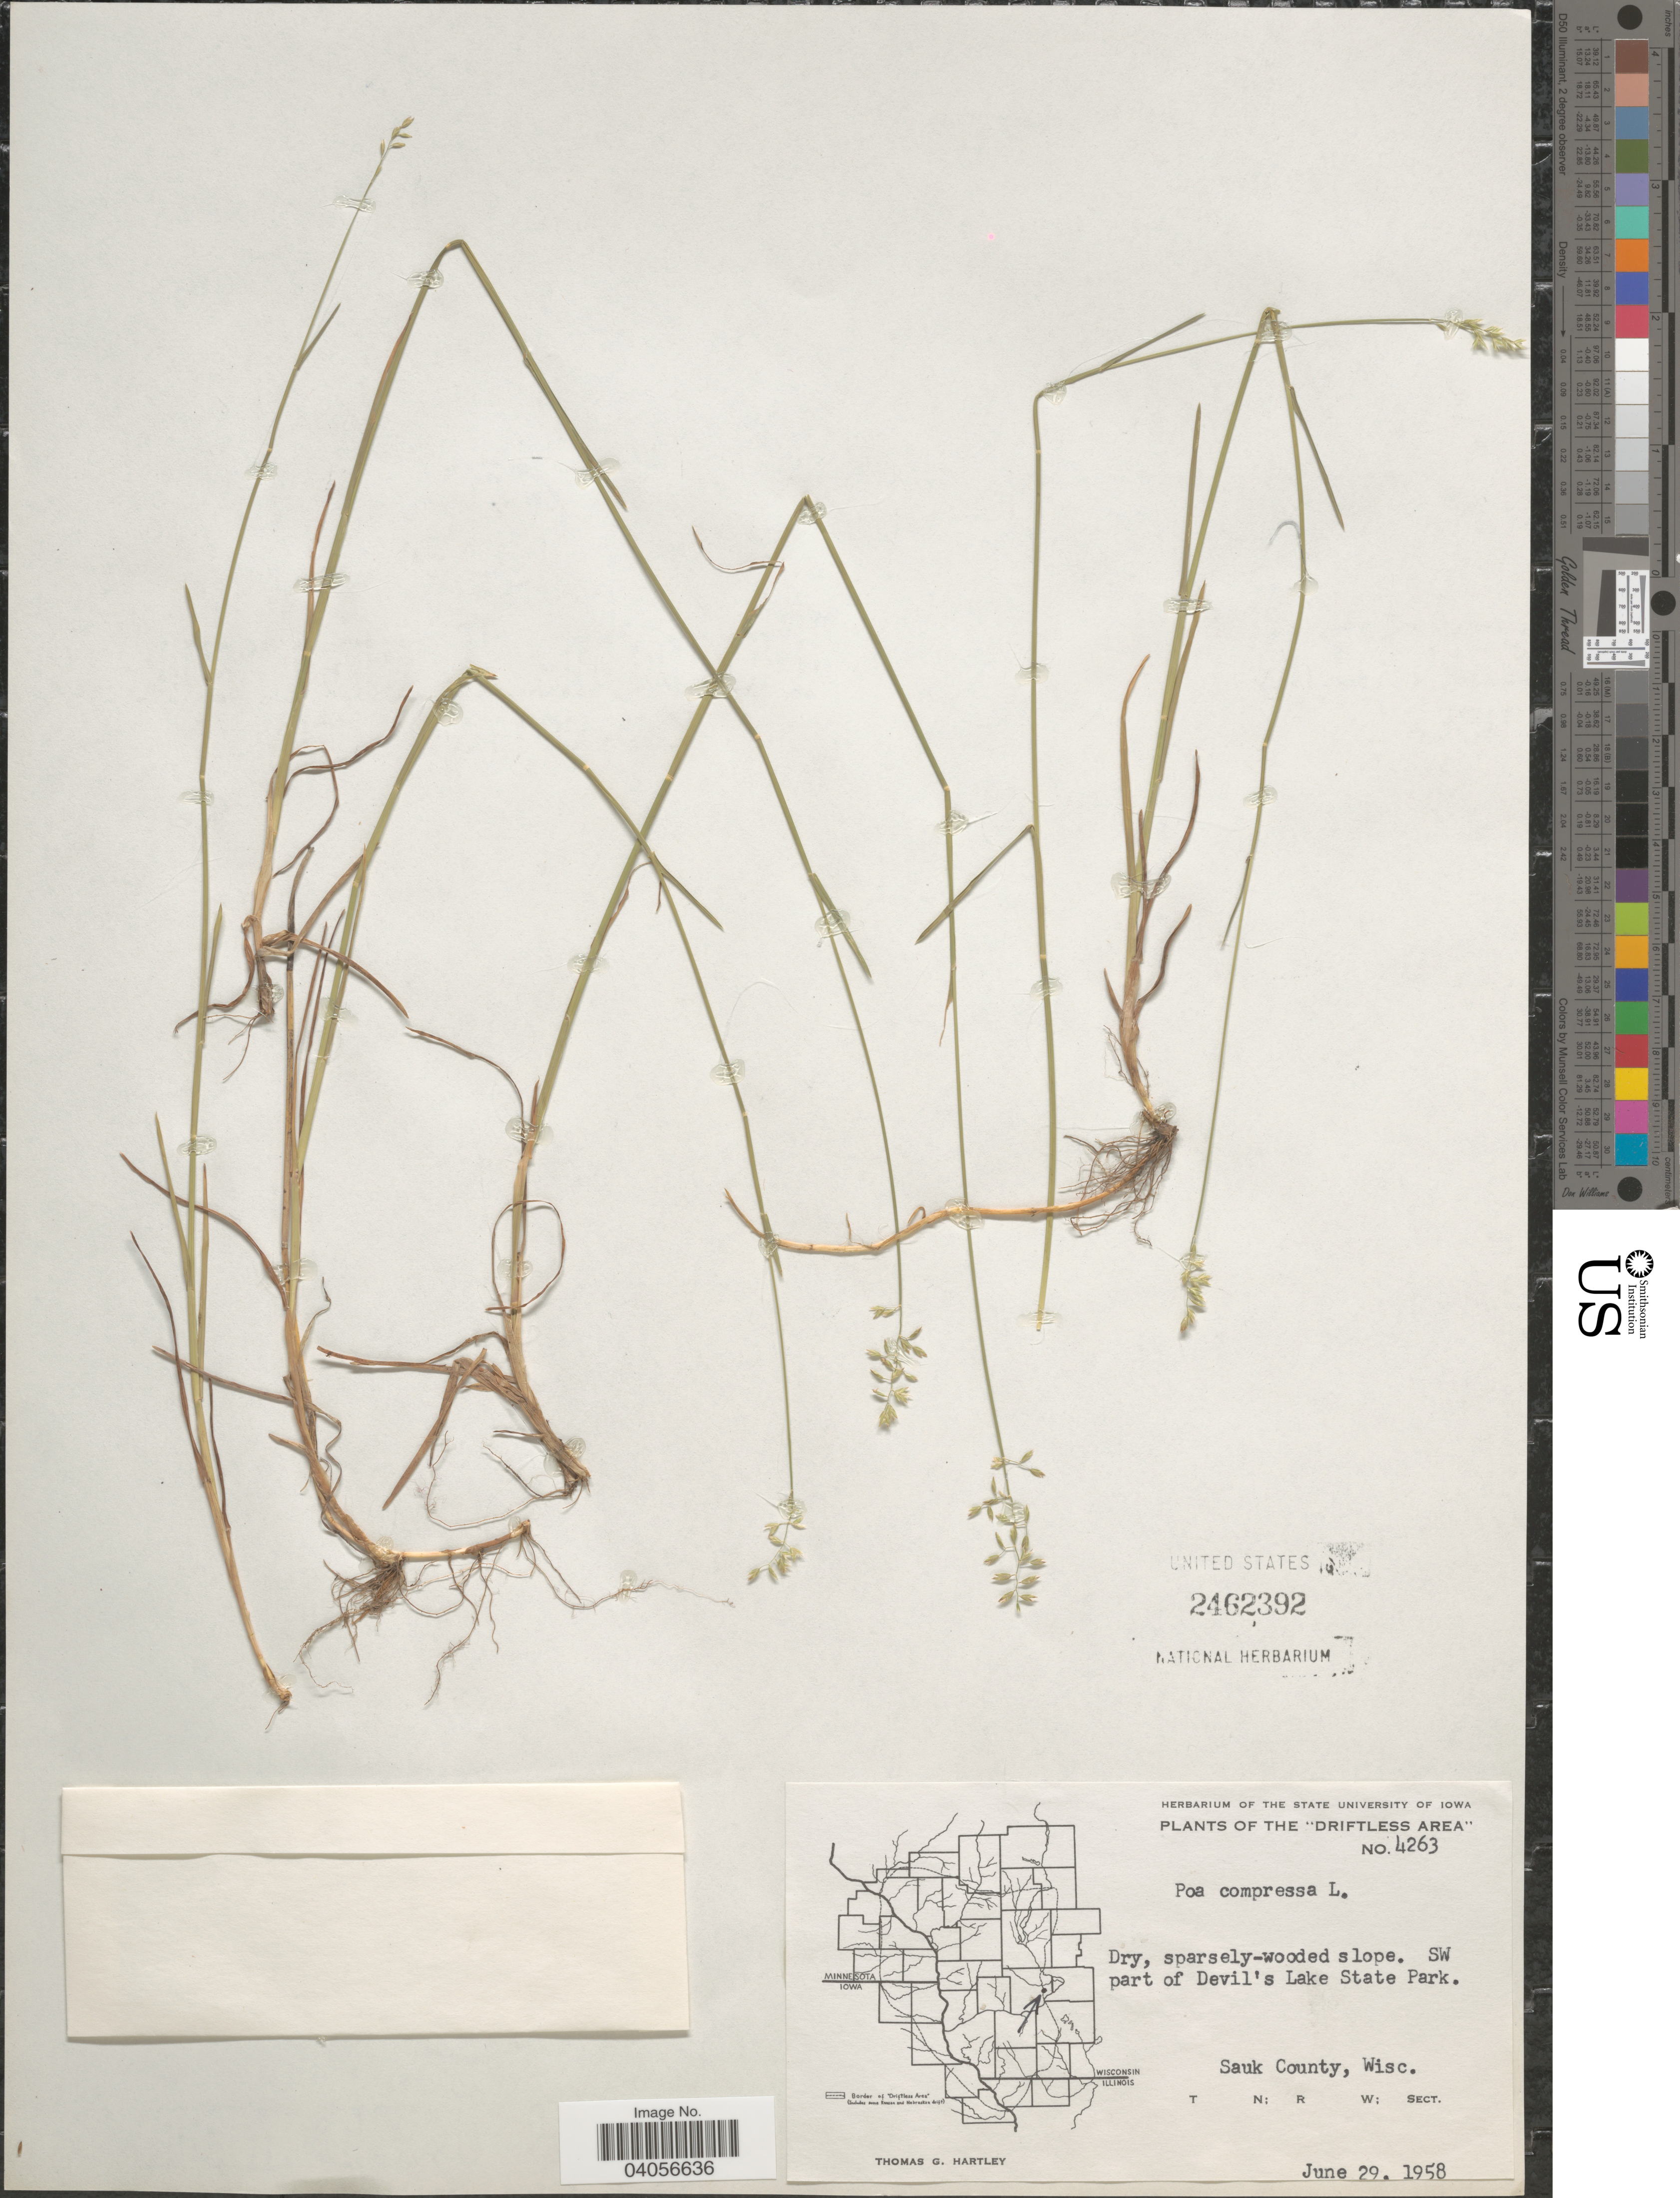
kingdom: Plantae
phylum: Tracheophyta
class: Liliopsida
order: Poales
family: Poaceae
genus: Poa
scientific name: Poa compressa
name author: L.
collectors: T. G. Hartley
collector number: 4263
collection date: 1958-06-29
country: United States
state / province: Wisconsin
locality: Driftless Area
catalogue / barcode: US 2462392